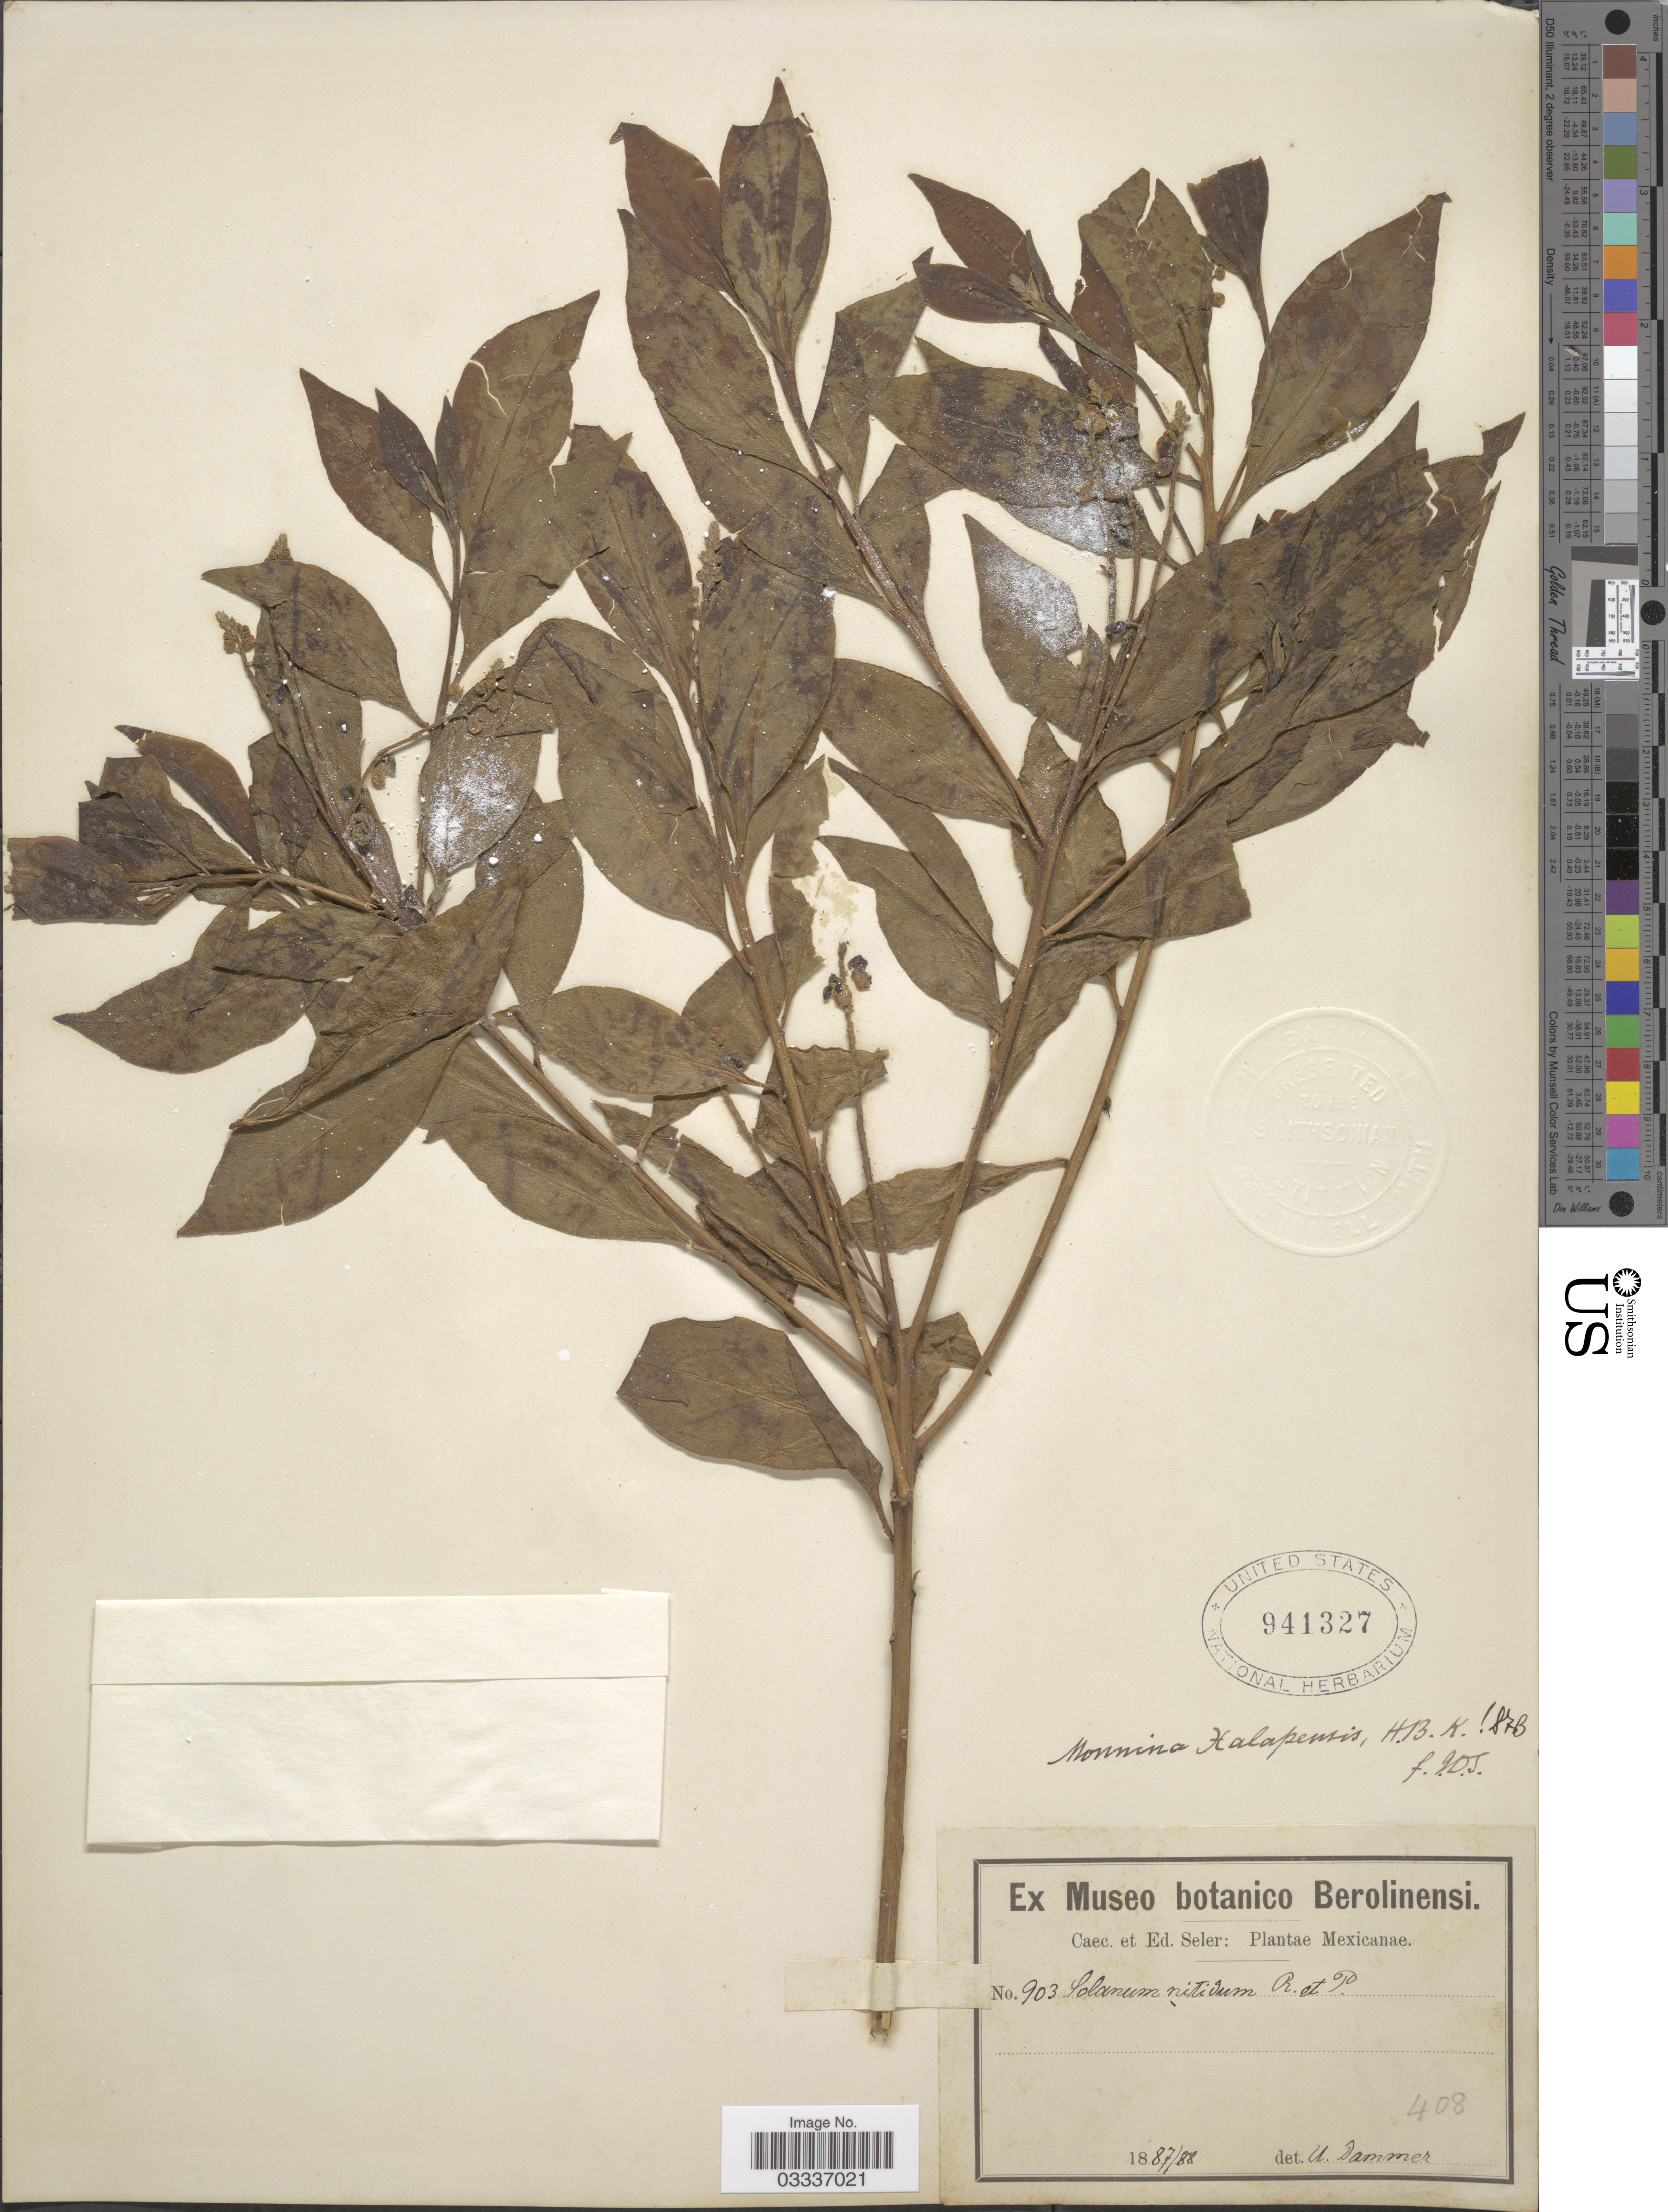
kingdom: Plantae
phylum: Tracheophyta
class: Magnoliopsida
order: Fabales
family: Polygalaceae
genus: Monnina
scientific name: Monnina xalapensis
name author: Kunth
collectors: ex Caec. et Ed Seler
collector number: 903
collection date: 1887/1888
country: Mexico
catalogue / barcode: US 941327